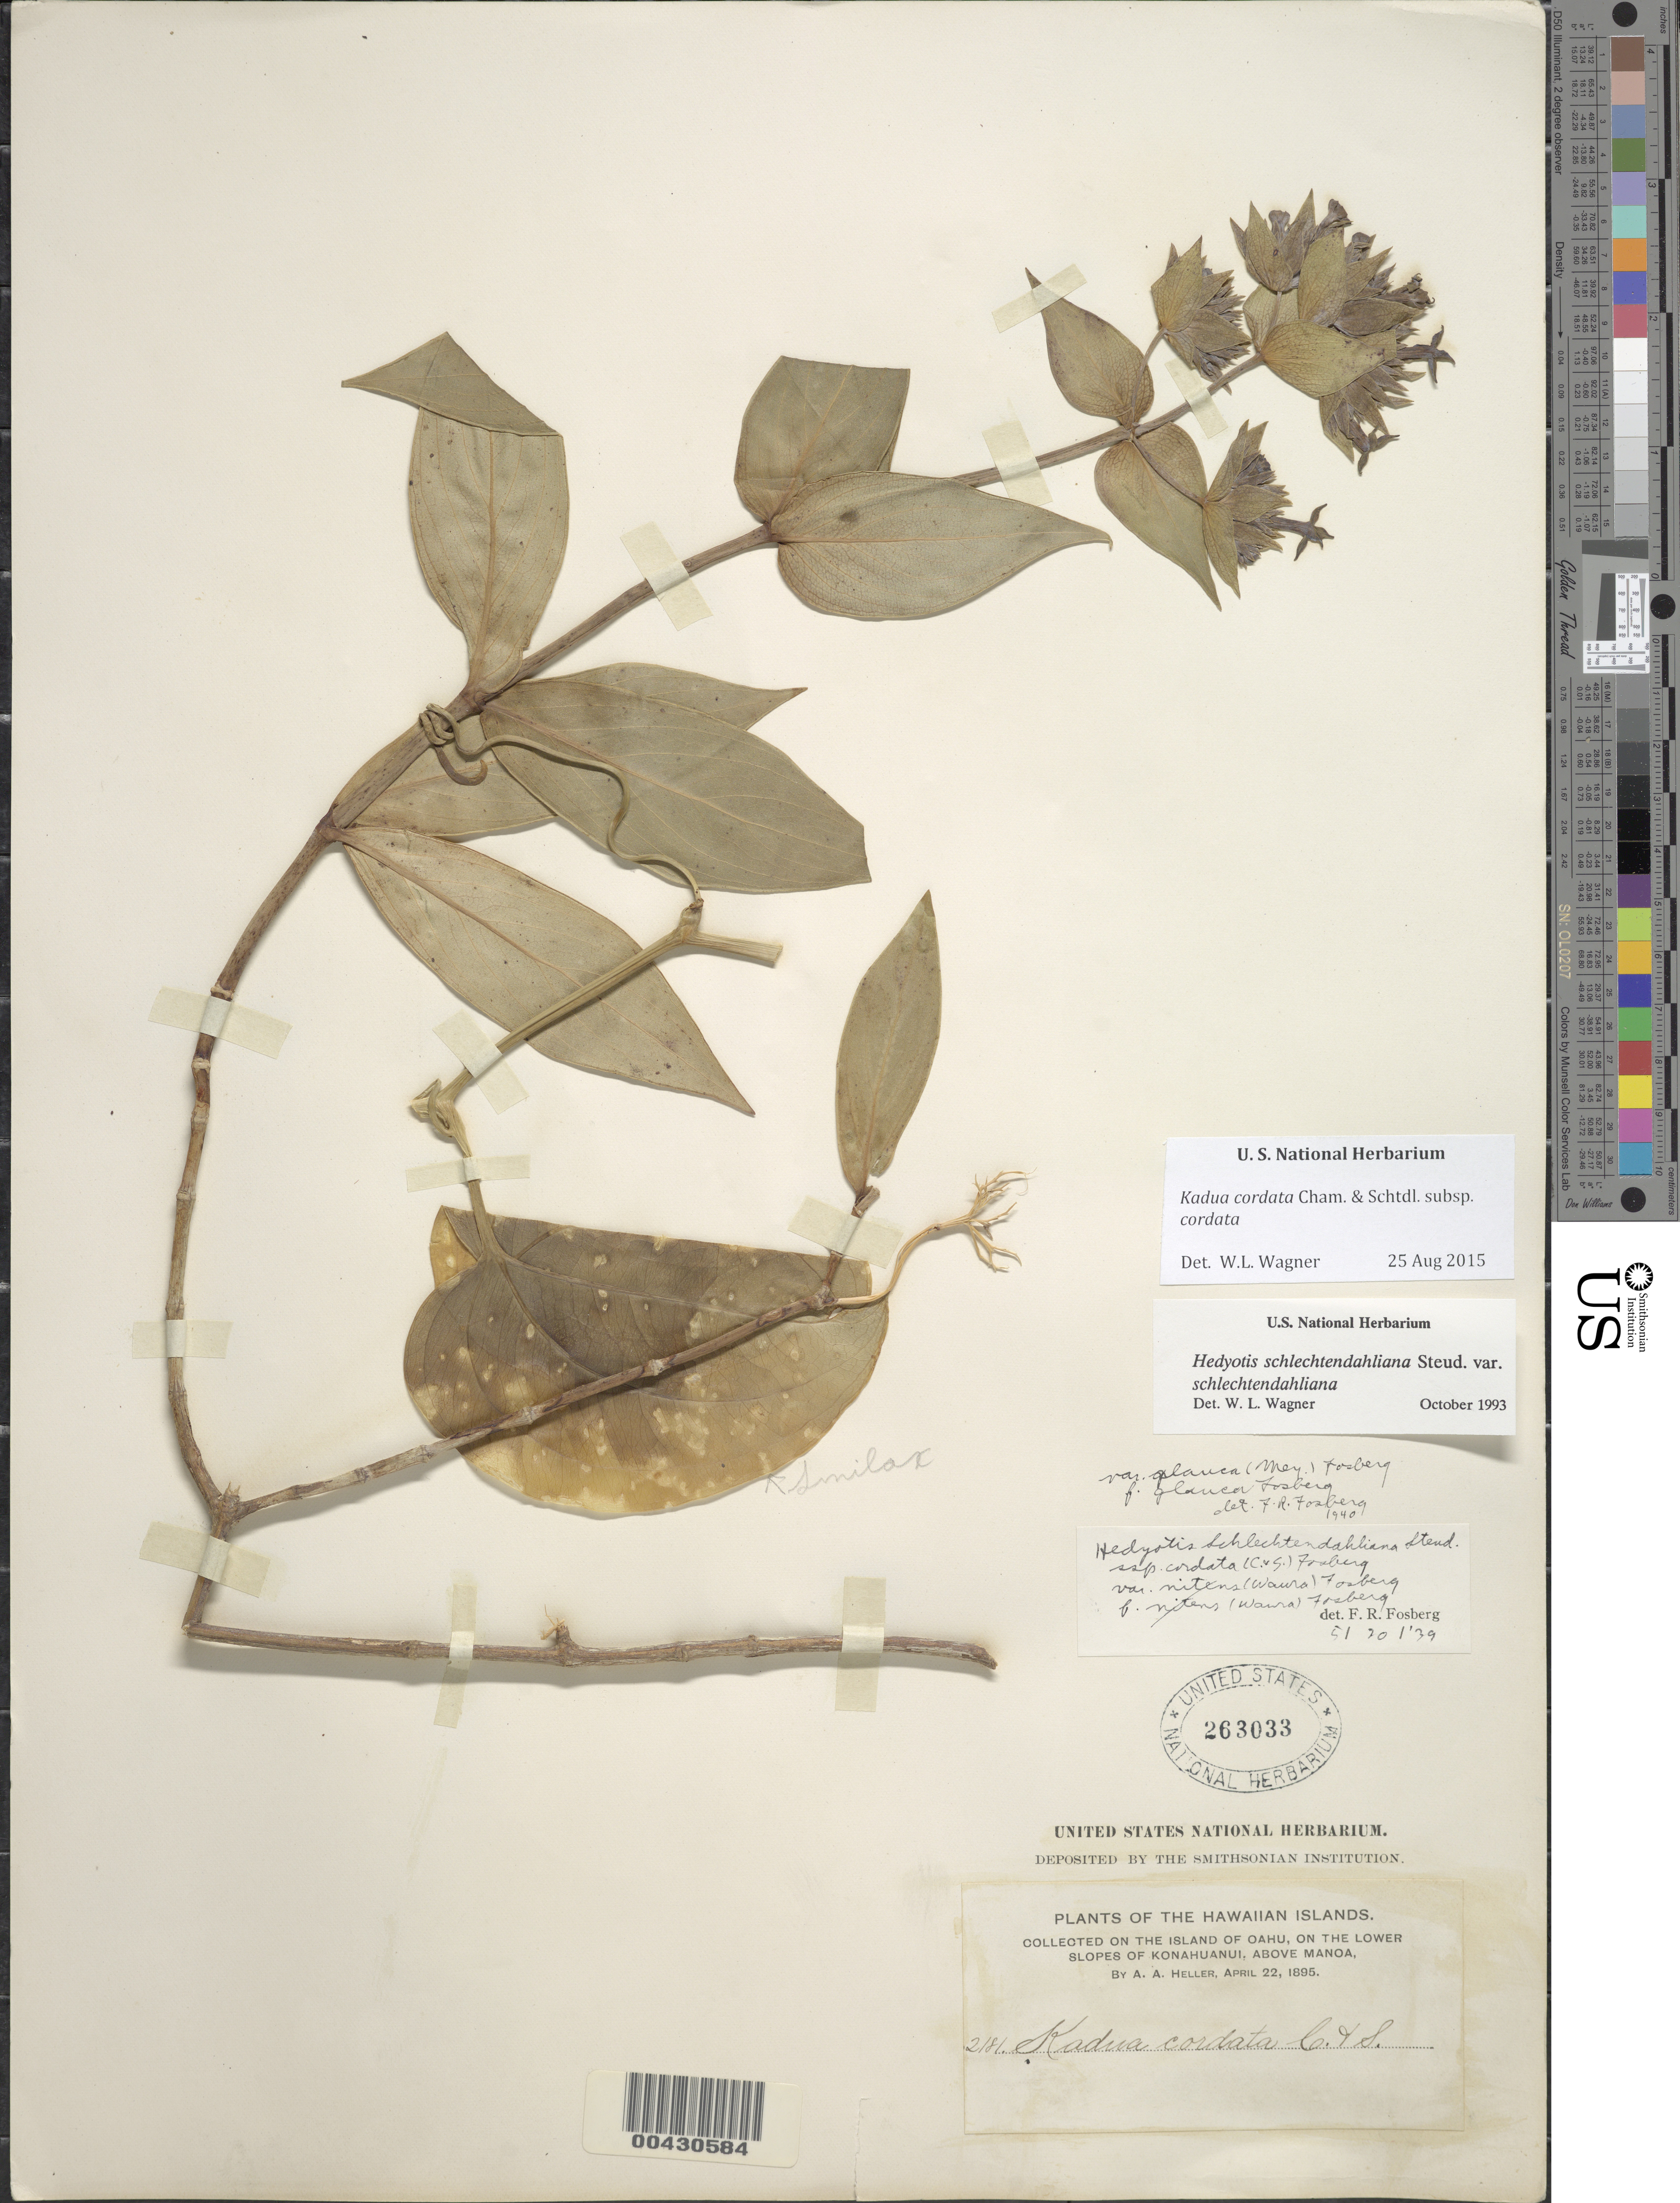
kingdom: Plantae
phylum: Tracheophyta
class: Magnoliopsida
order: Gentianales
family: Rubiaceae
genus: Kadua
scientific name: Kadua cordata subsp. cordata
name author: Cham. & Schltdl.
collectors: A. A. Heller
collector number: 2181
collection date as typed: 22 Apr 1895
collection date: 1895-04-22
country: United States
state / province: Hawaii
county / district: Honolulu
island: Oahu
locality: On the lower slopes of Konahuanui, above Manoa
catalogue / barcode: US 263033